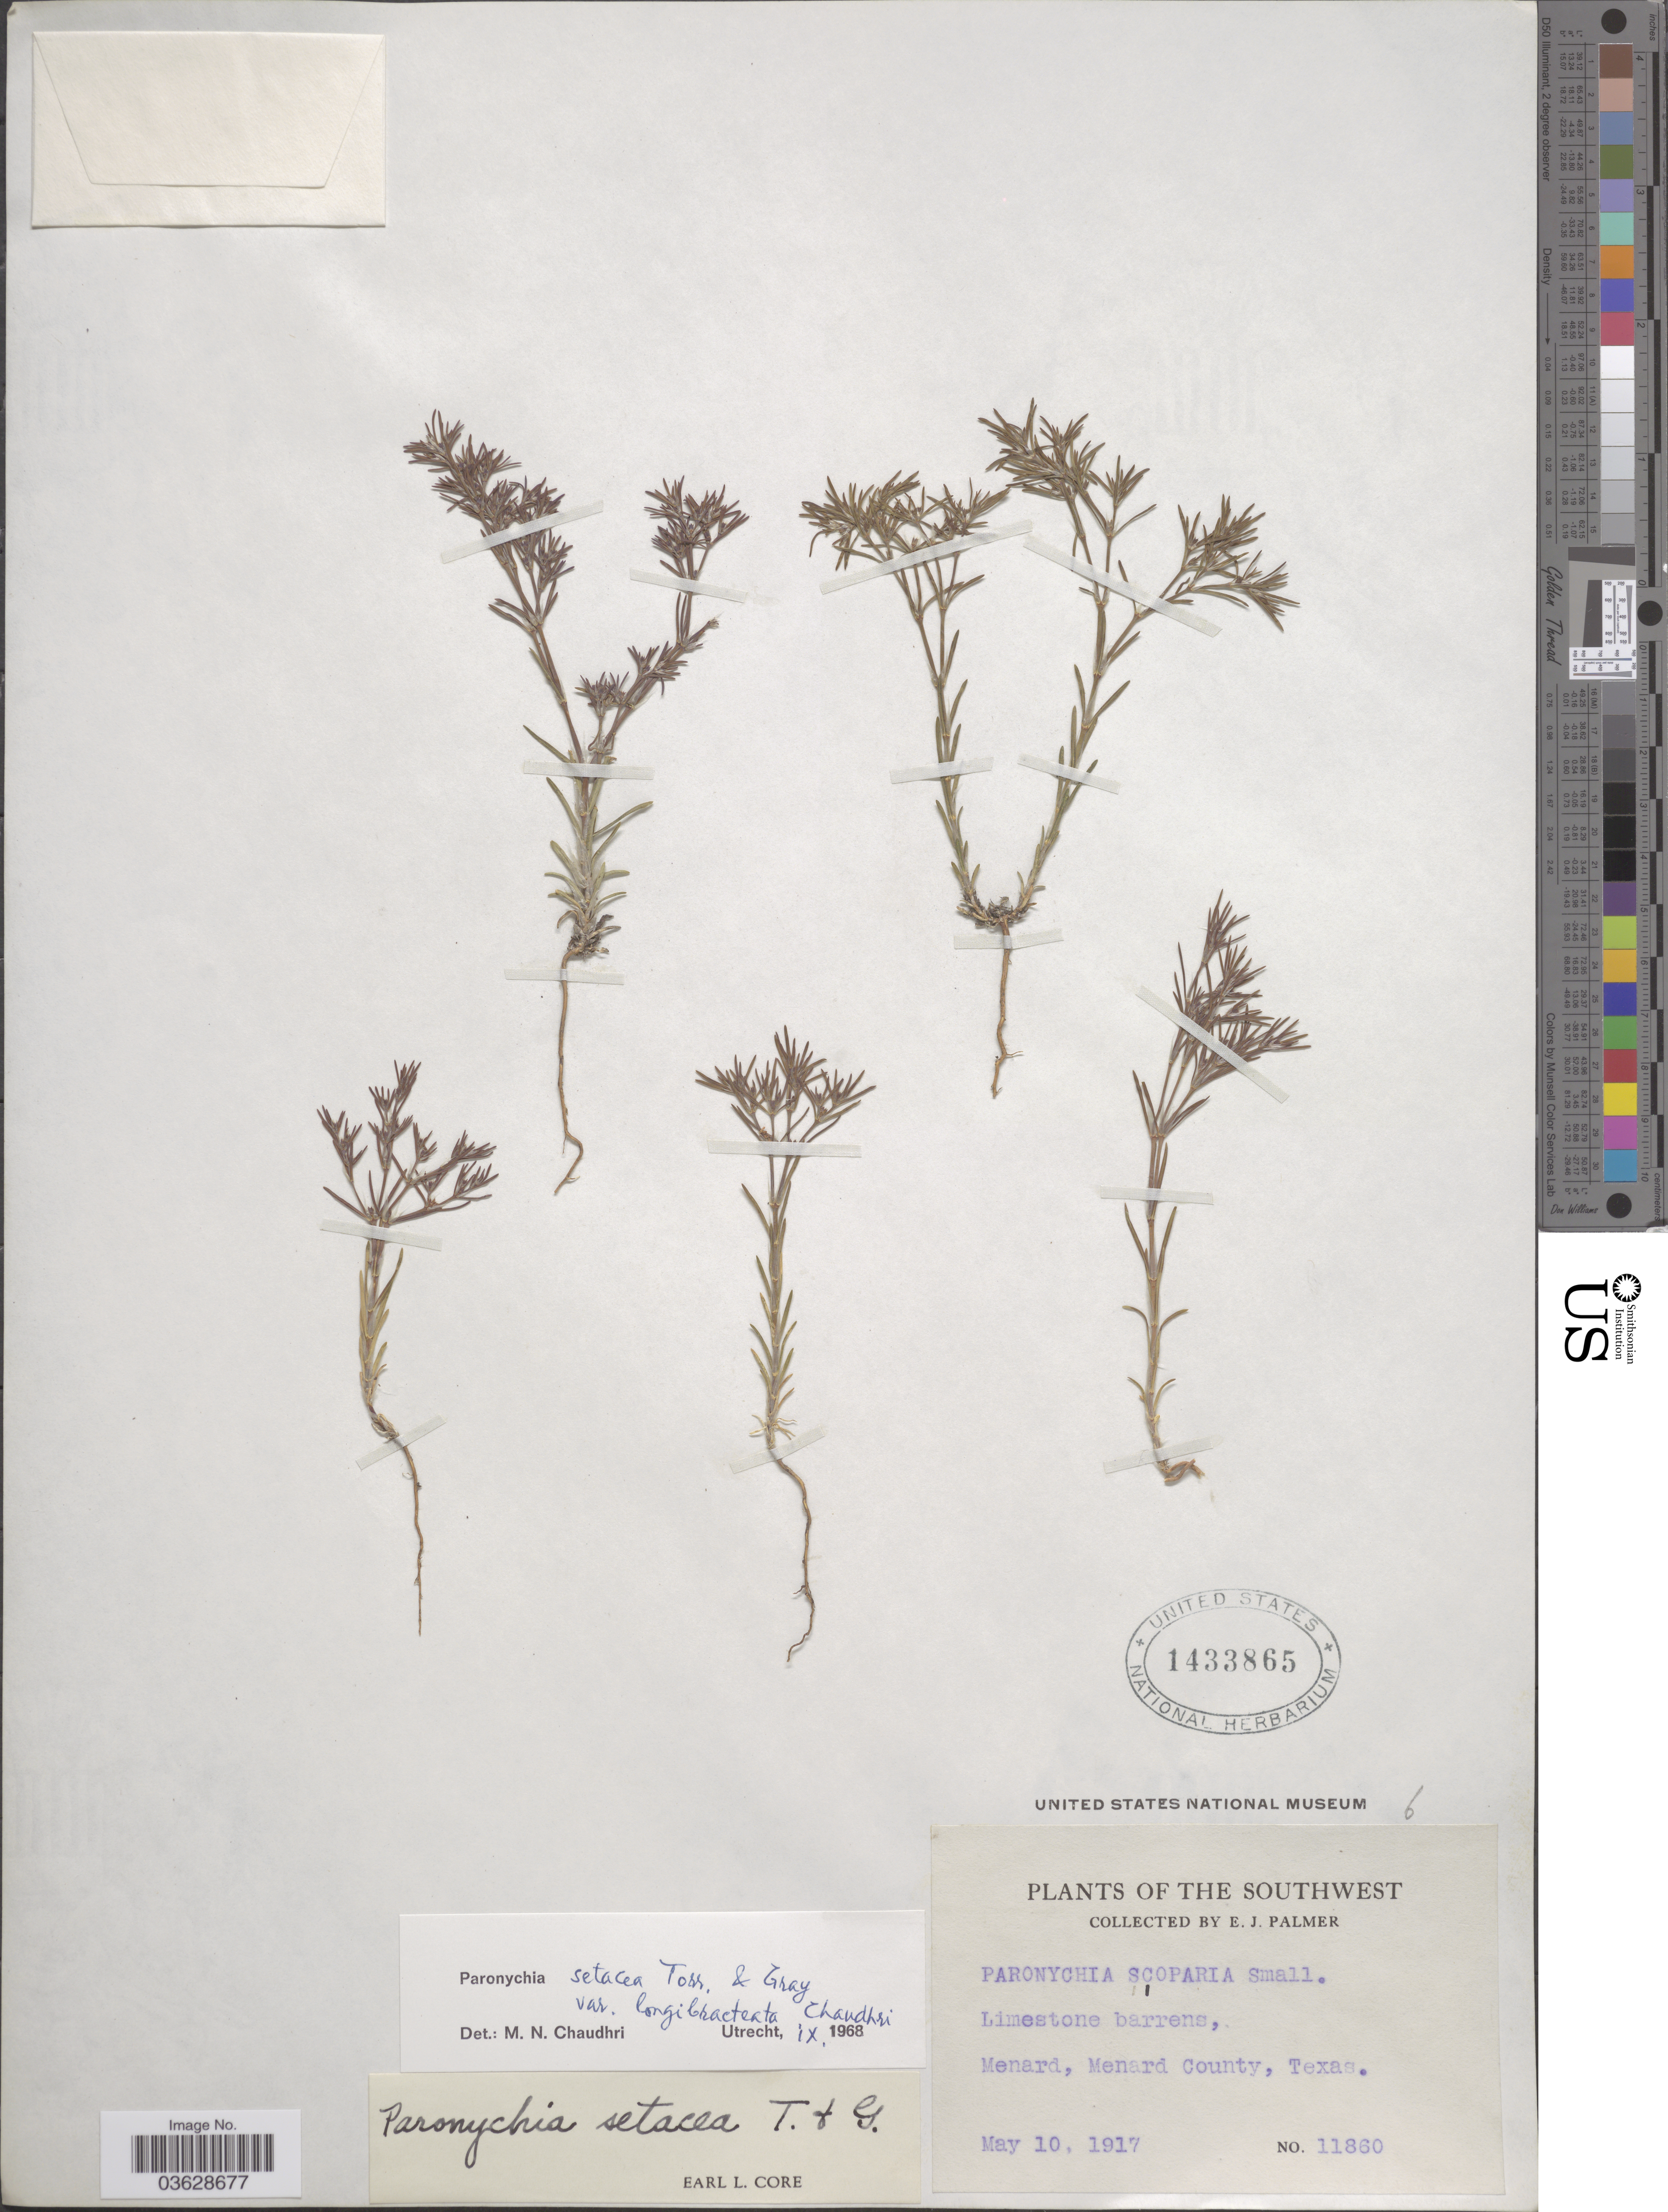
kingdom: Plantae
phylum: Tracheophyta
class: Magnoliopsida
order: Caryophyllales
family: Caryophyllaceae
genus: Paronychia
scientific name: Paronychia setacea var. longibracteata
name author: Chaudhri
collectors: E. J. Palmer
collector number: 11860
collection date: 1917-05-10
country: United States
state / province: Texas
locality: The Southwest. Menard, Menard County.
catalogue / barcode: US 1433865